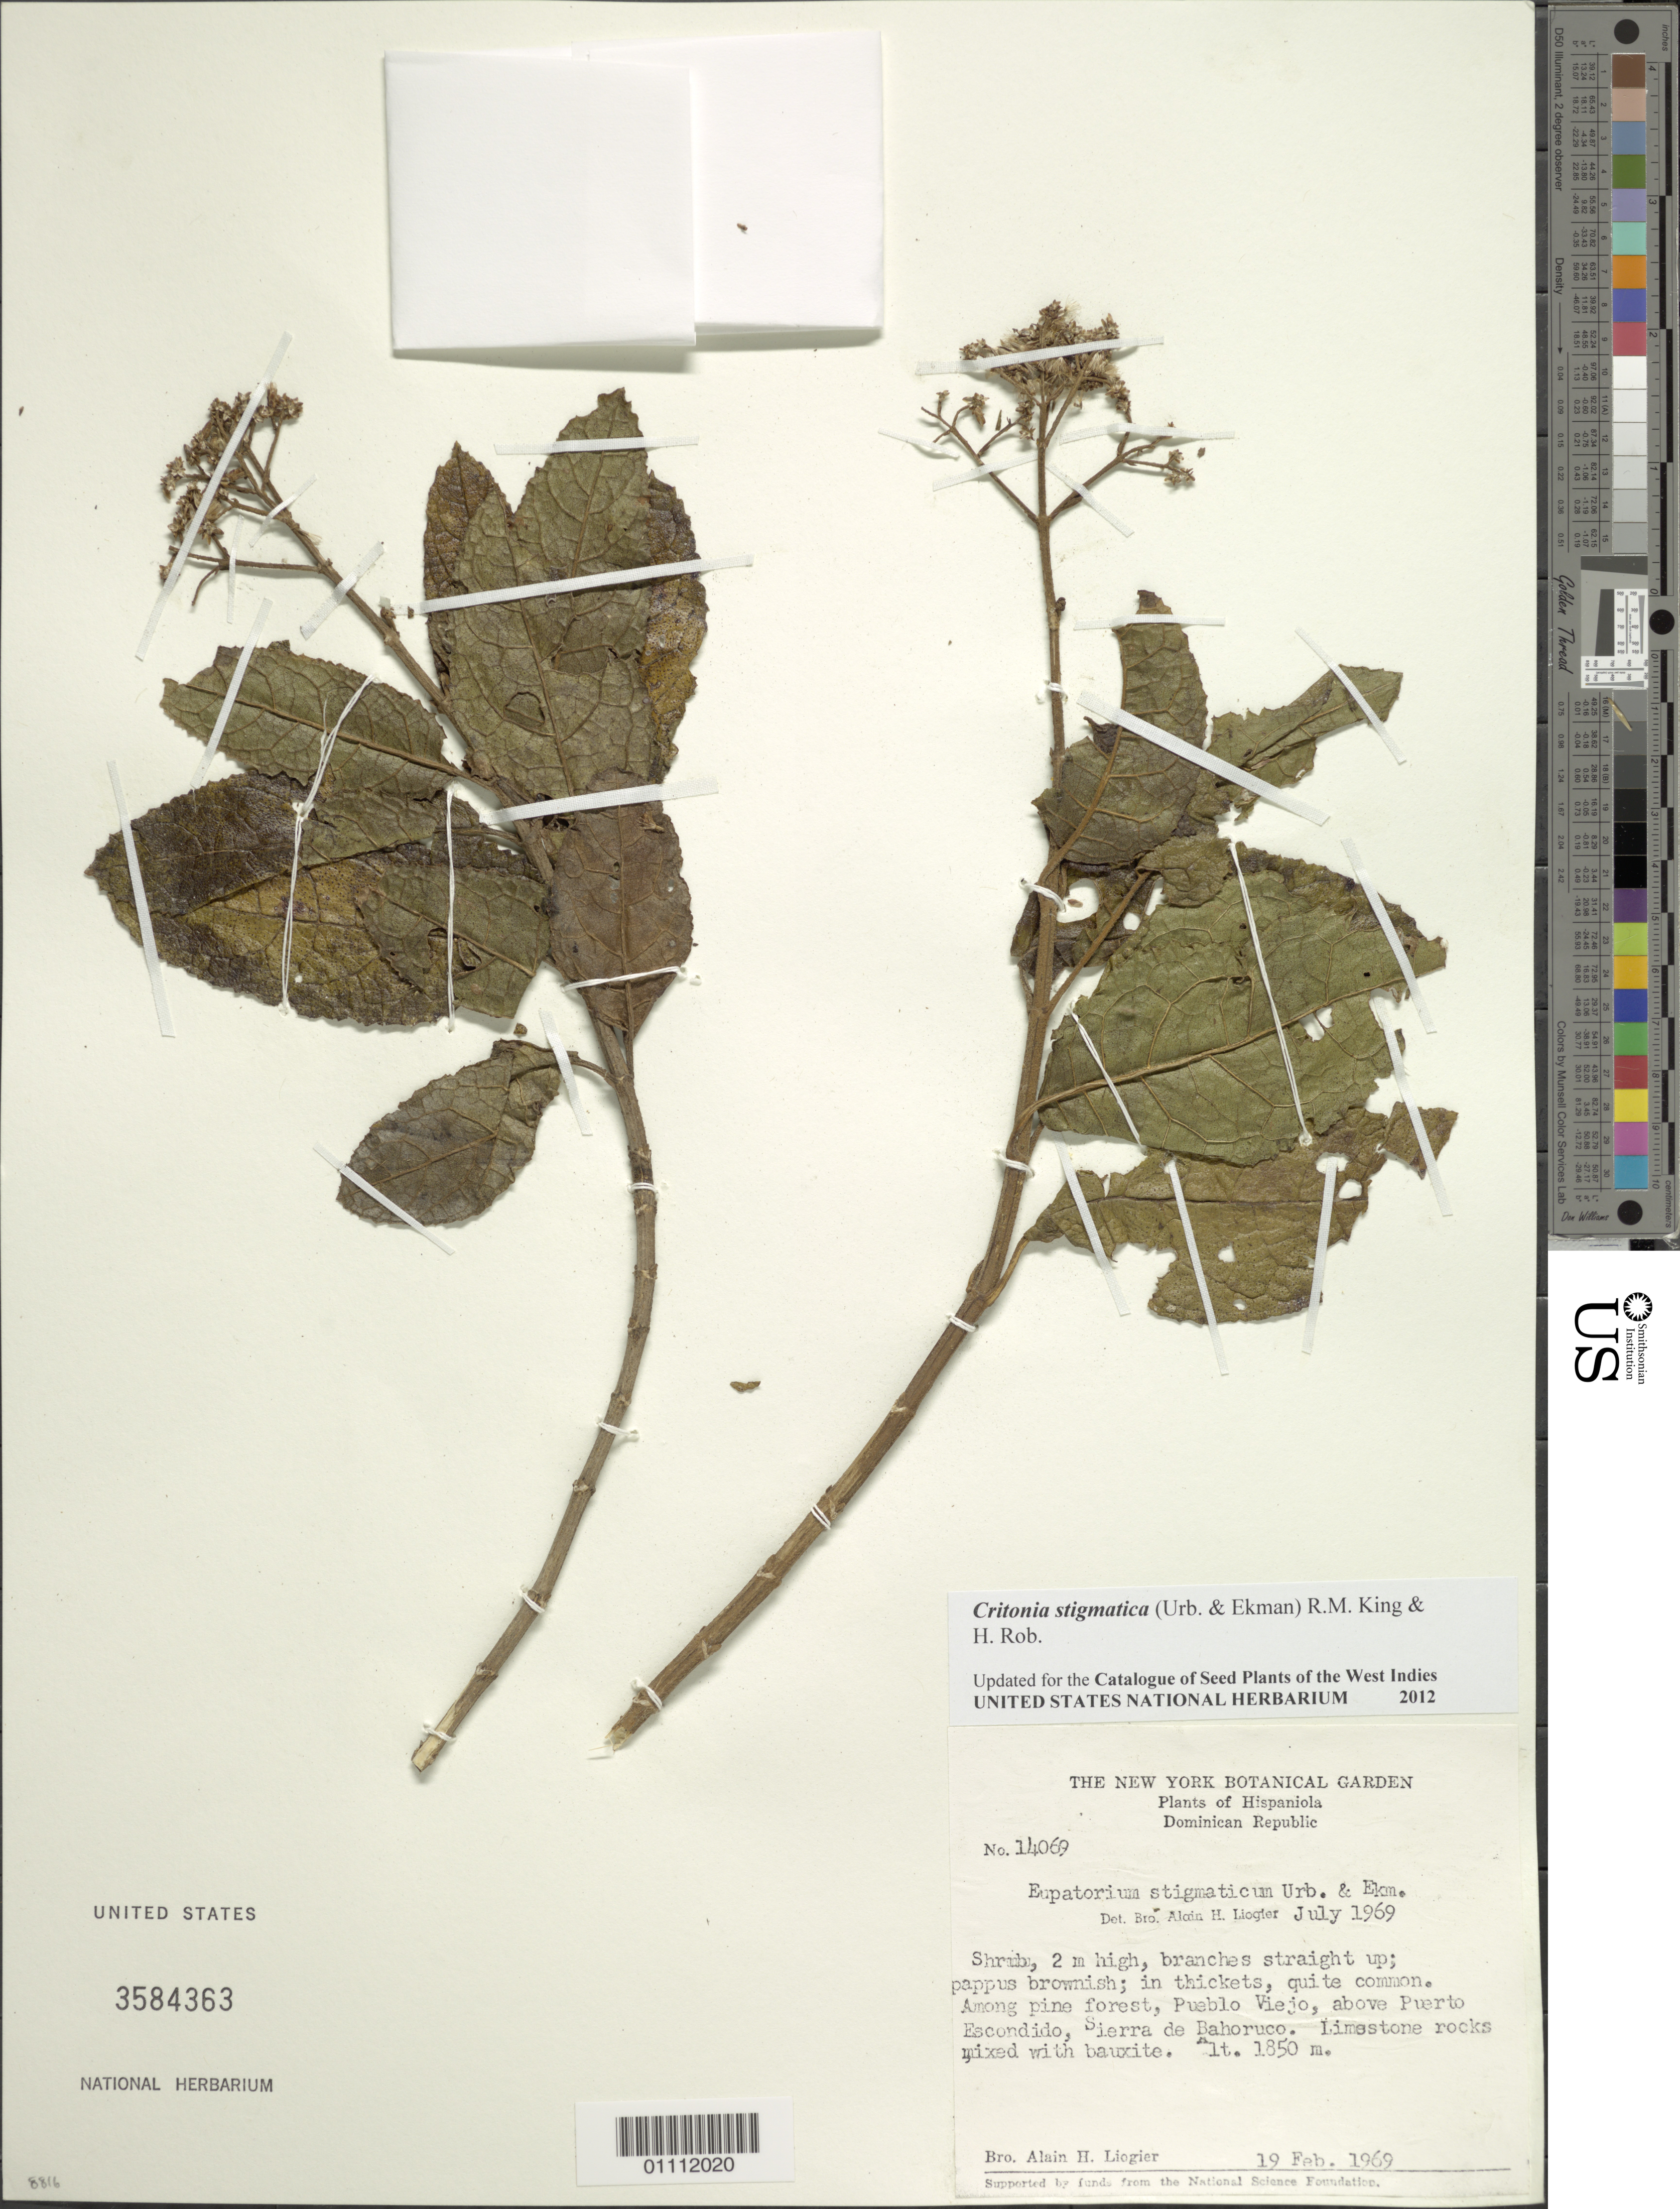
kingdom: Plantae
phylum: Tracheophyta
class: Magnoliopsida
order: Asterales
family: Asteraceae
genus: Critonia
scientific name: Critonia stigmatica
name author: (Urb. & Ekman) R.M. King & H. Rob.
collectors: A. H. Liogier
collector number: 14069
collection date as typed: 19 Feb 1969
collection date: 1969-02-19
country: Dominican Republic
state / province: Pedernales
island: Hispaniola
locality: Sierra del Bahoruco, Pueblo Viejo, above Puerto Escondido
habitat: Limestone rocks mixed with bauxite; in thickets, among pine forest; quite common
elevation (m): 1850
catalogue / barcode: US 3584363